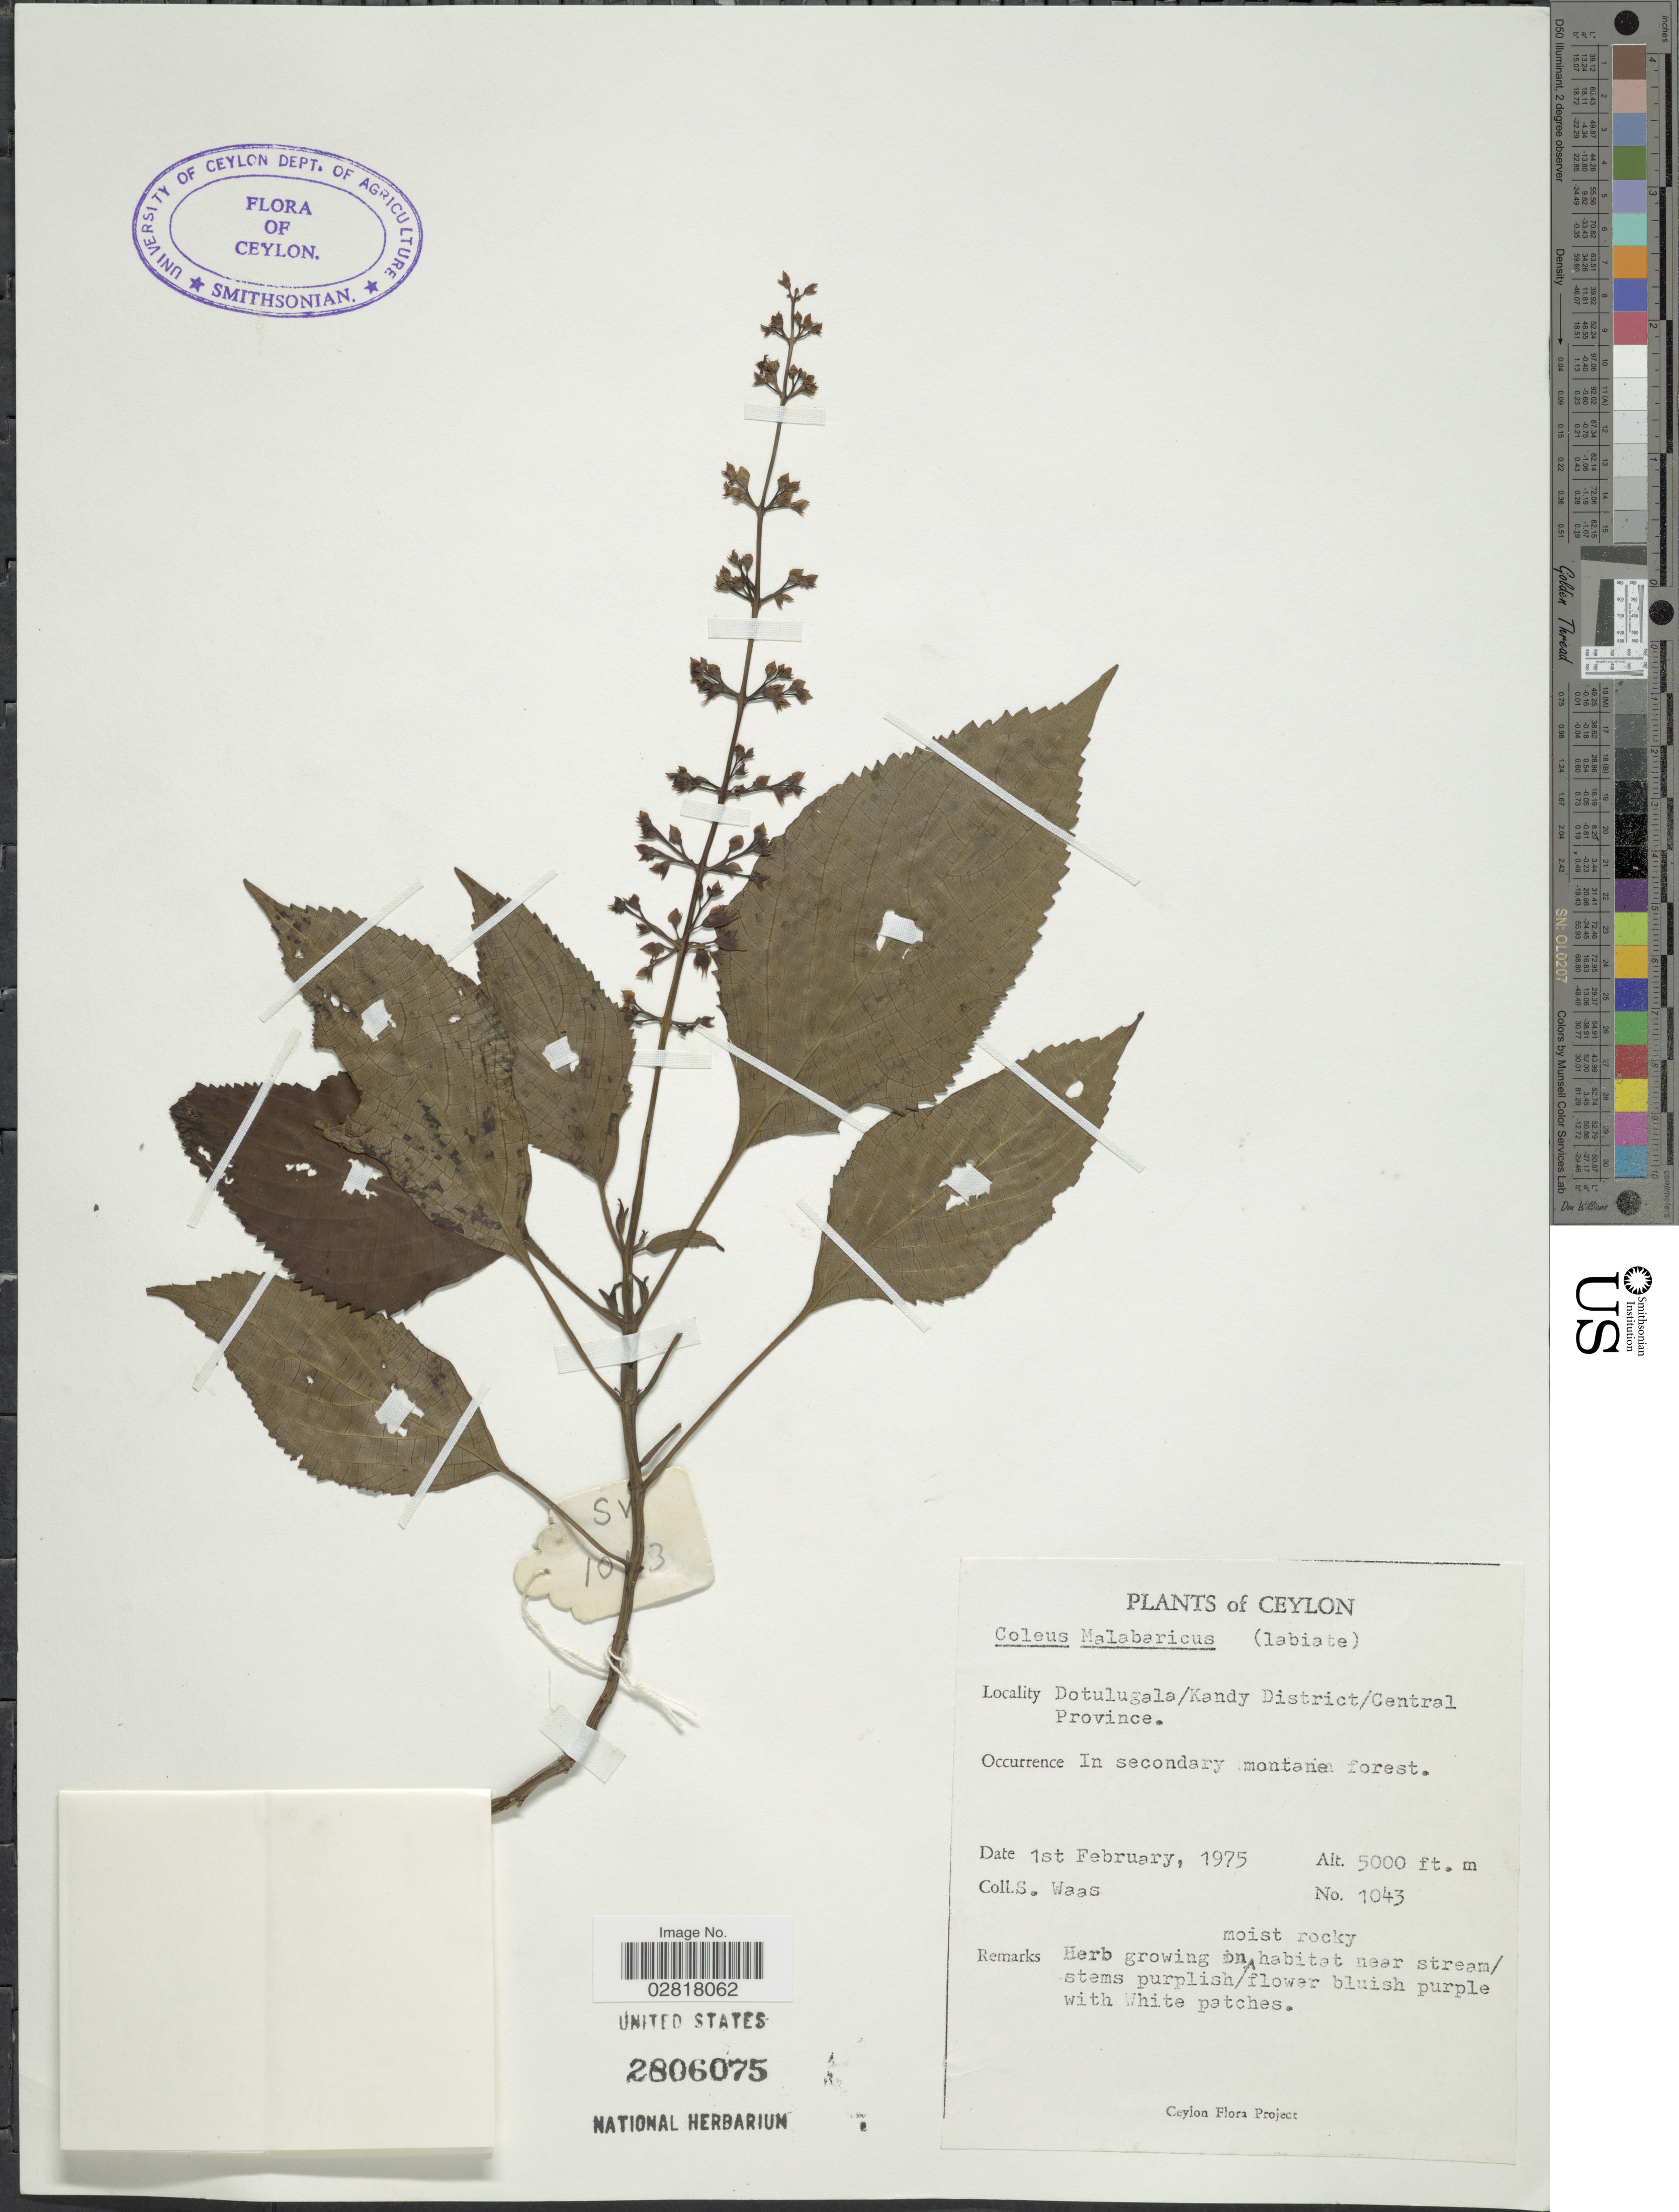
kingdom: Plantae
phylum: Tracheophyta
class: Magnoliopsida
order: Lamiales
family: Lamiaceae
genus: Plectranthus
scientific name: Plectranthus malabaricus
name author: (Benth.) R.H. Willemse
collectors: S. Waas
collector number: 1043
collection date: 1975-02-01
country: Sri Lanka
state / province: Central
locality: Ceylon, Dotulugala/ Kandy District.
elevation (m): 1524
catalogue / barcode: US 2806075